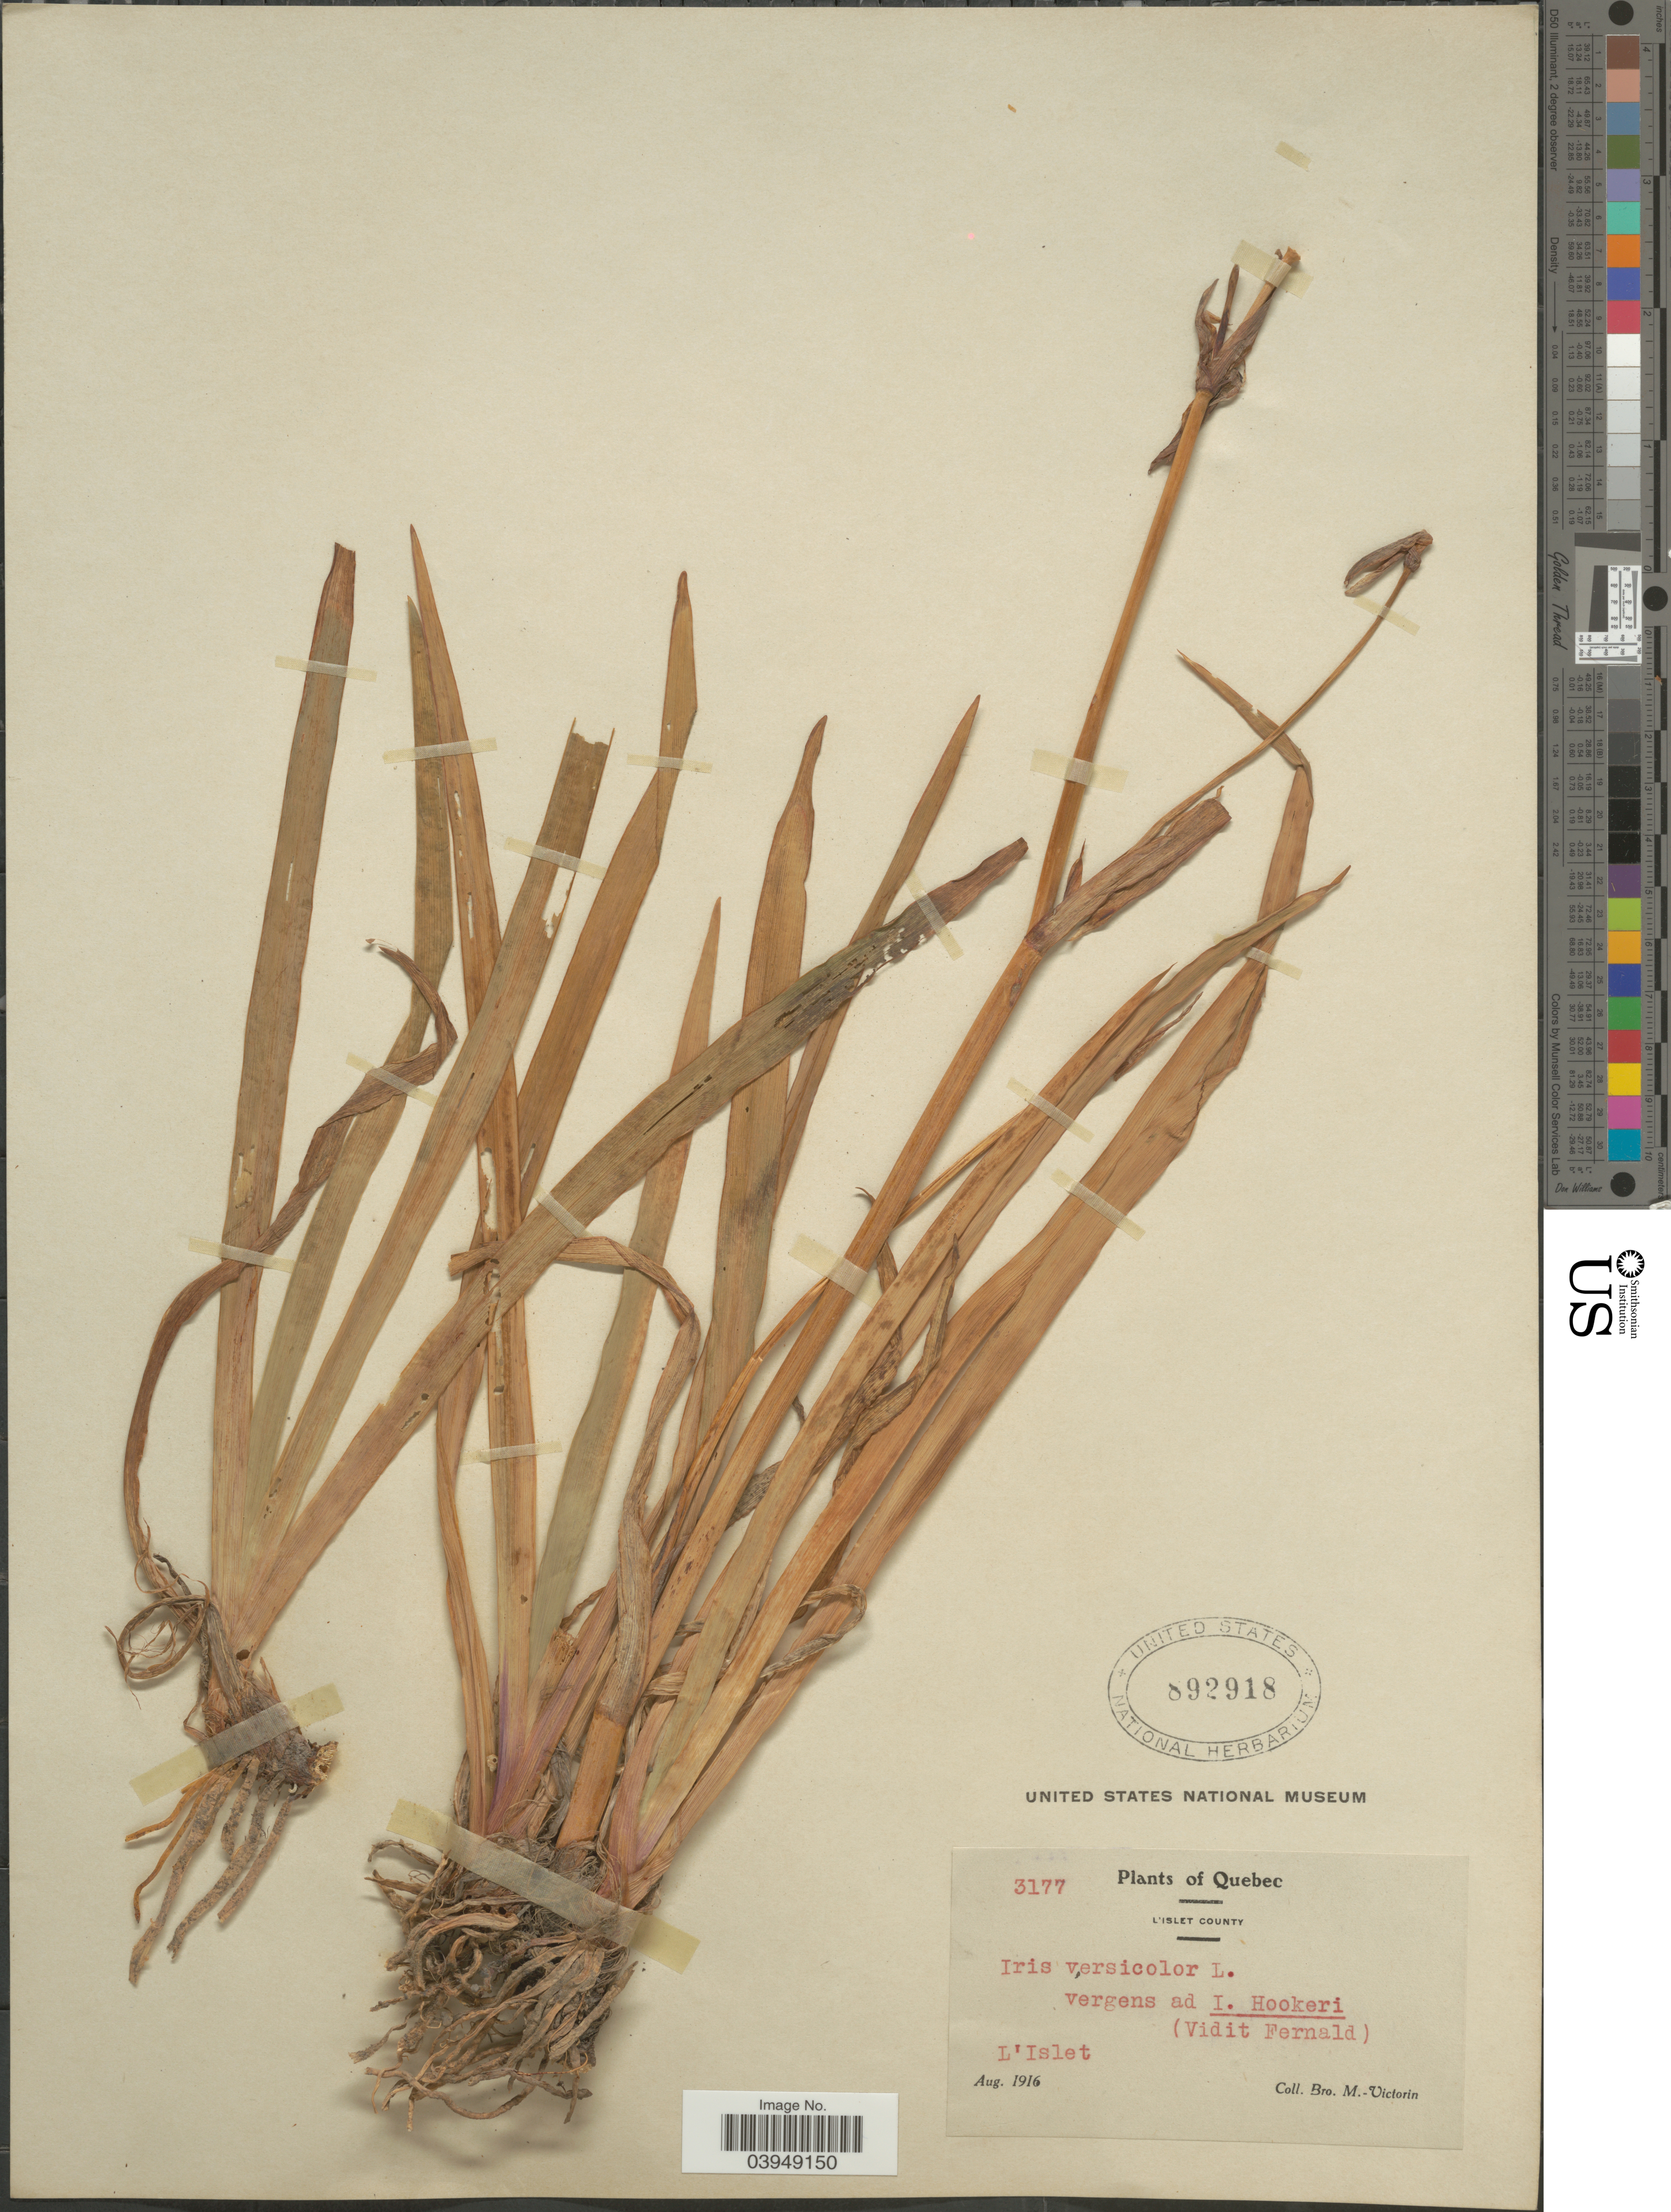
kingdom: Plantae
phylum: Tracheophyta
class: Liliopsida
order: Asparagales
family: Iridaceae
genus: Iris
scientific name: Iris versicolor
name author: L.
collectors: Fr. Marie-Victorin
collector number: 3177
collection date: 1916-08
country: Canada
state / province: Quebec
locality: L'Islet County. L'Islet.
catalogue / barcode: US 892918